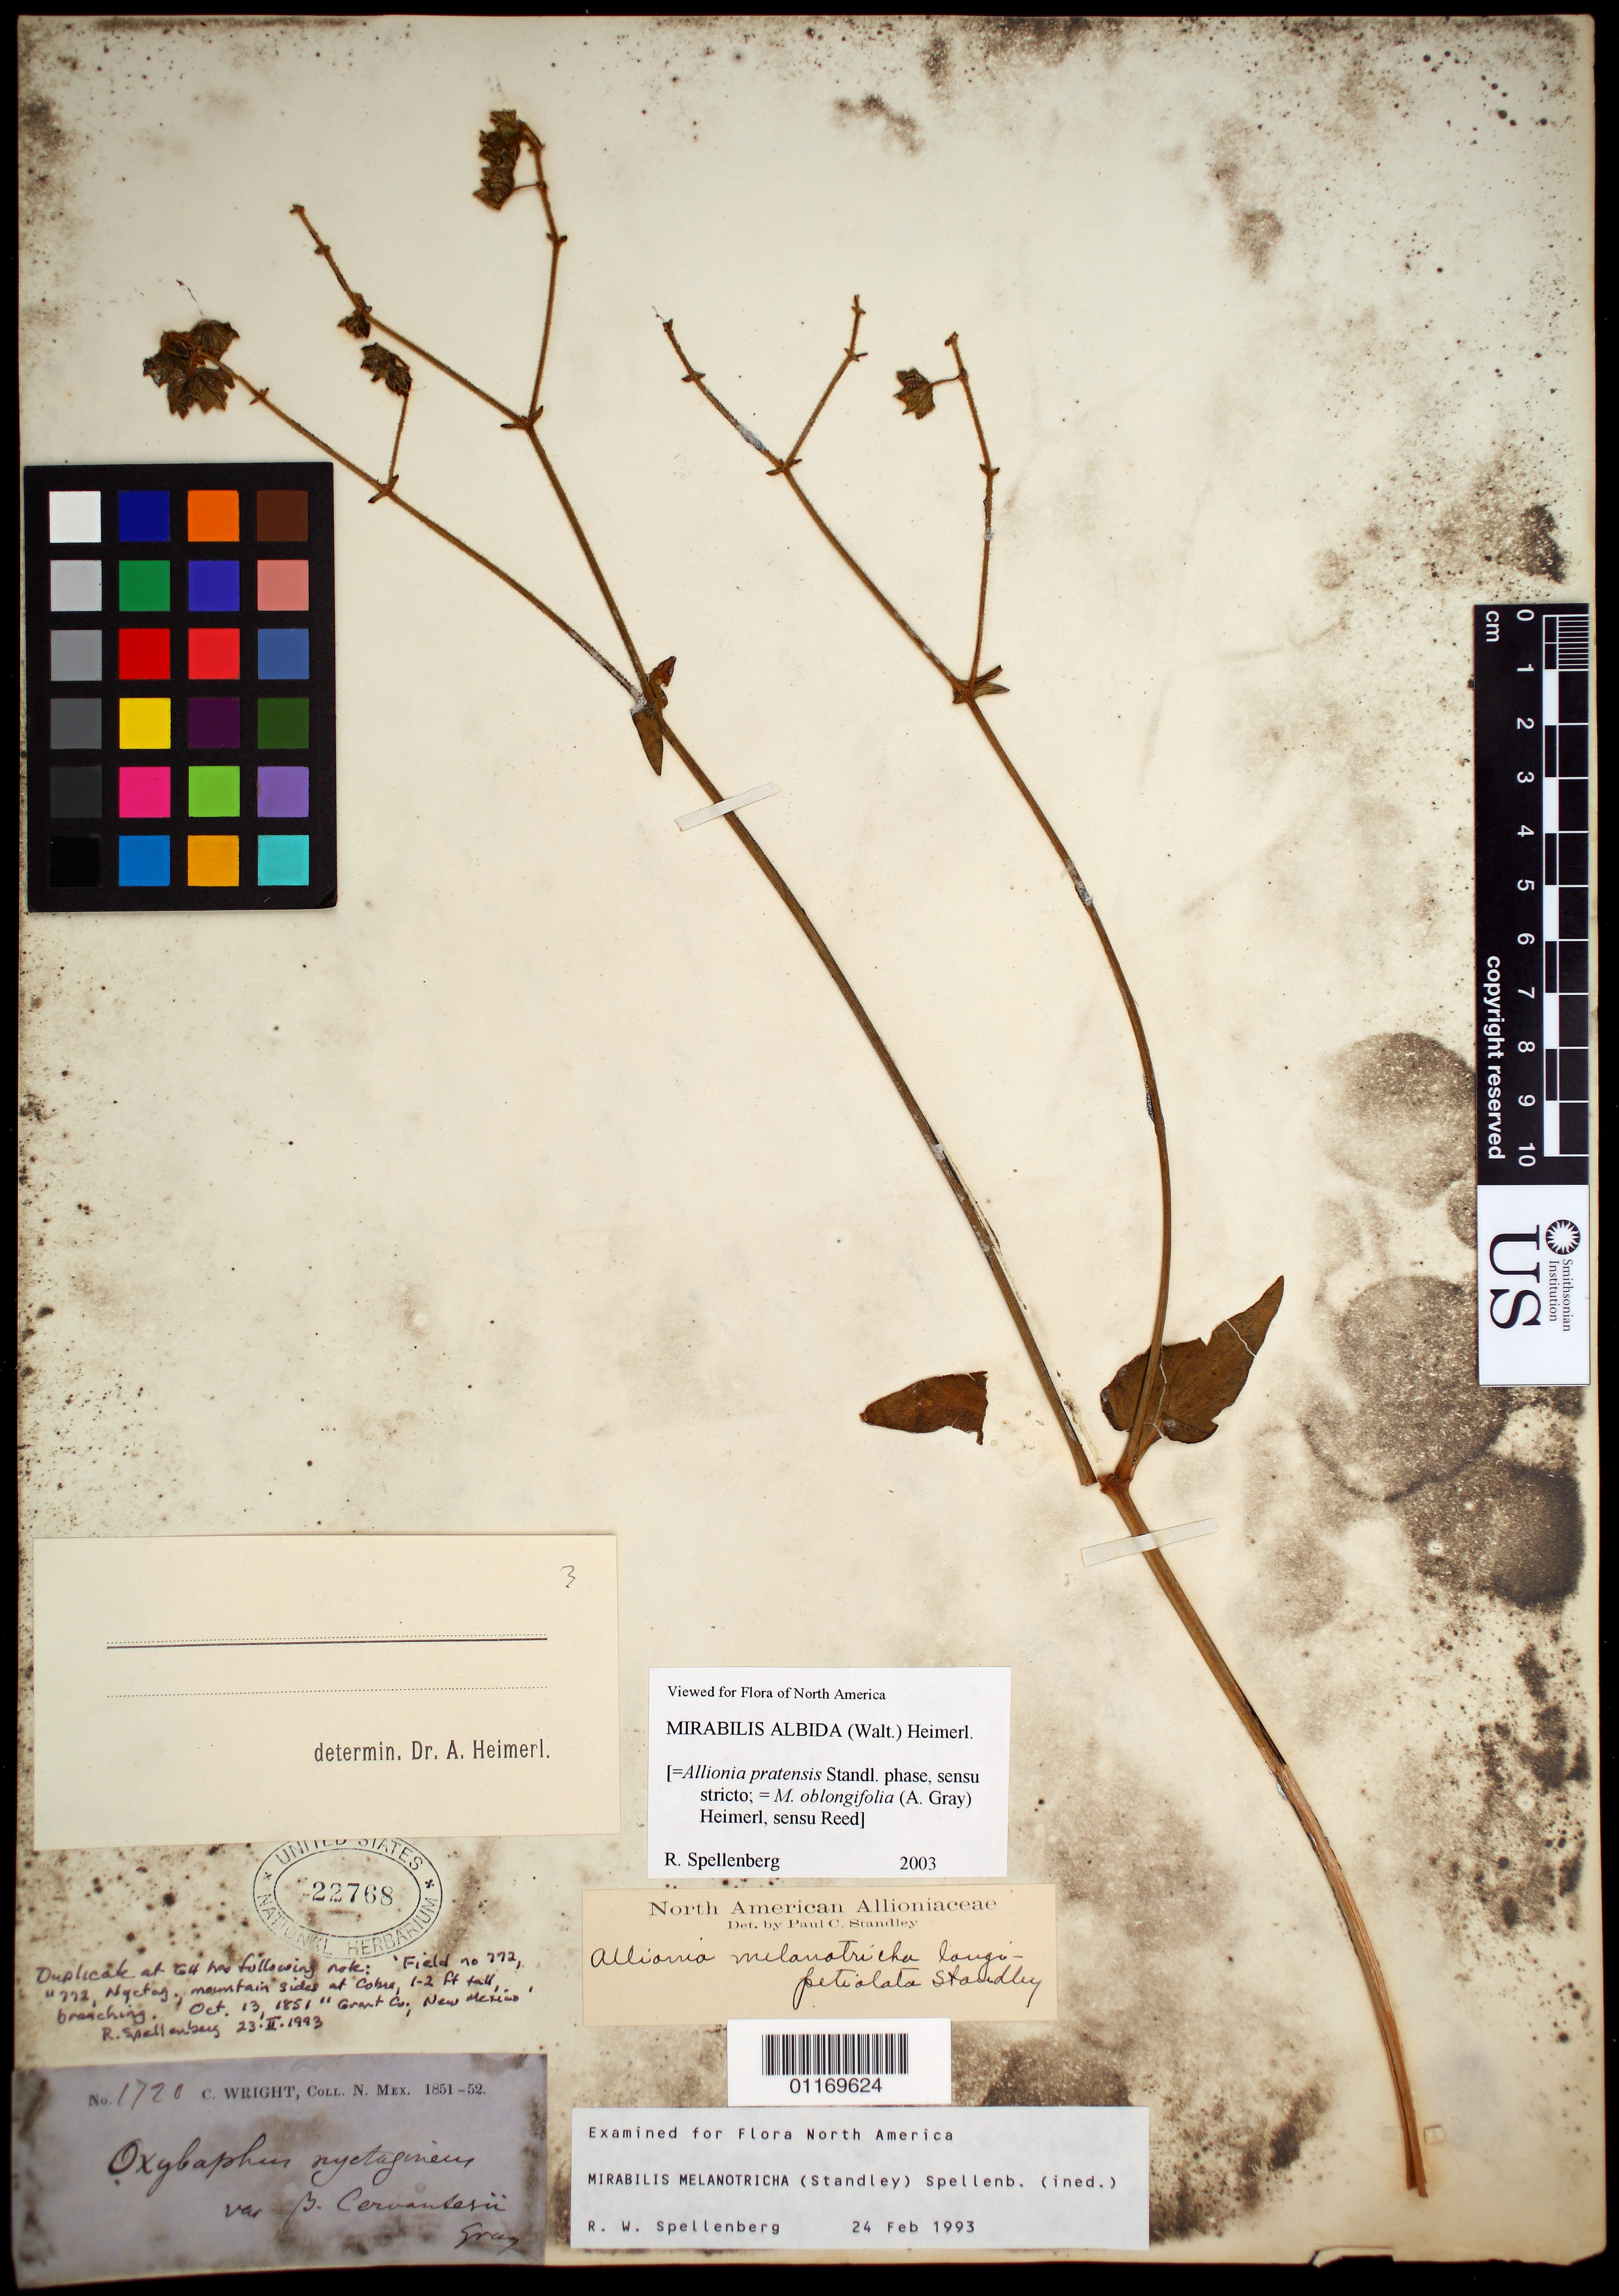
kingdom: Plantae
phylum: Tracheophyta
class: Magnoliopsida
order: Caryophyllales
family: Nyctaginaceae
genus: Mirabilis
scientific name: Mirabilis albida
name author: (Walter) Heimerl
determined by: Spellenberg, R. W.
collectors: C. Wright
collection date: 1851/1852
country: United States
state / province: New Mexico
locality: "N. Mex." [=northern Mexico or New Mexico? either way possibly referring to present-day Arizona or Texas]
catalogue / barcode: US 22768